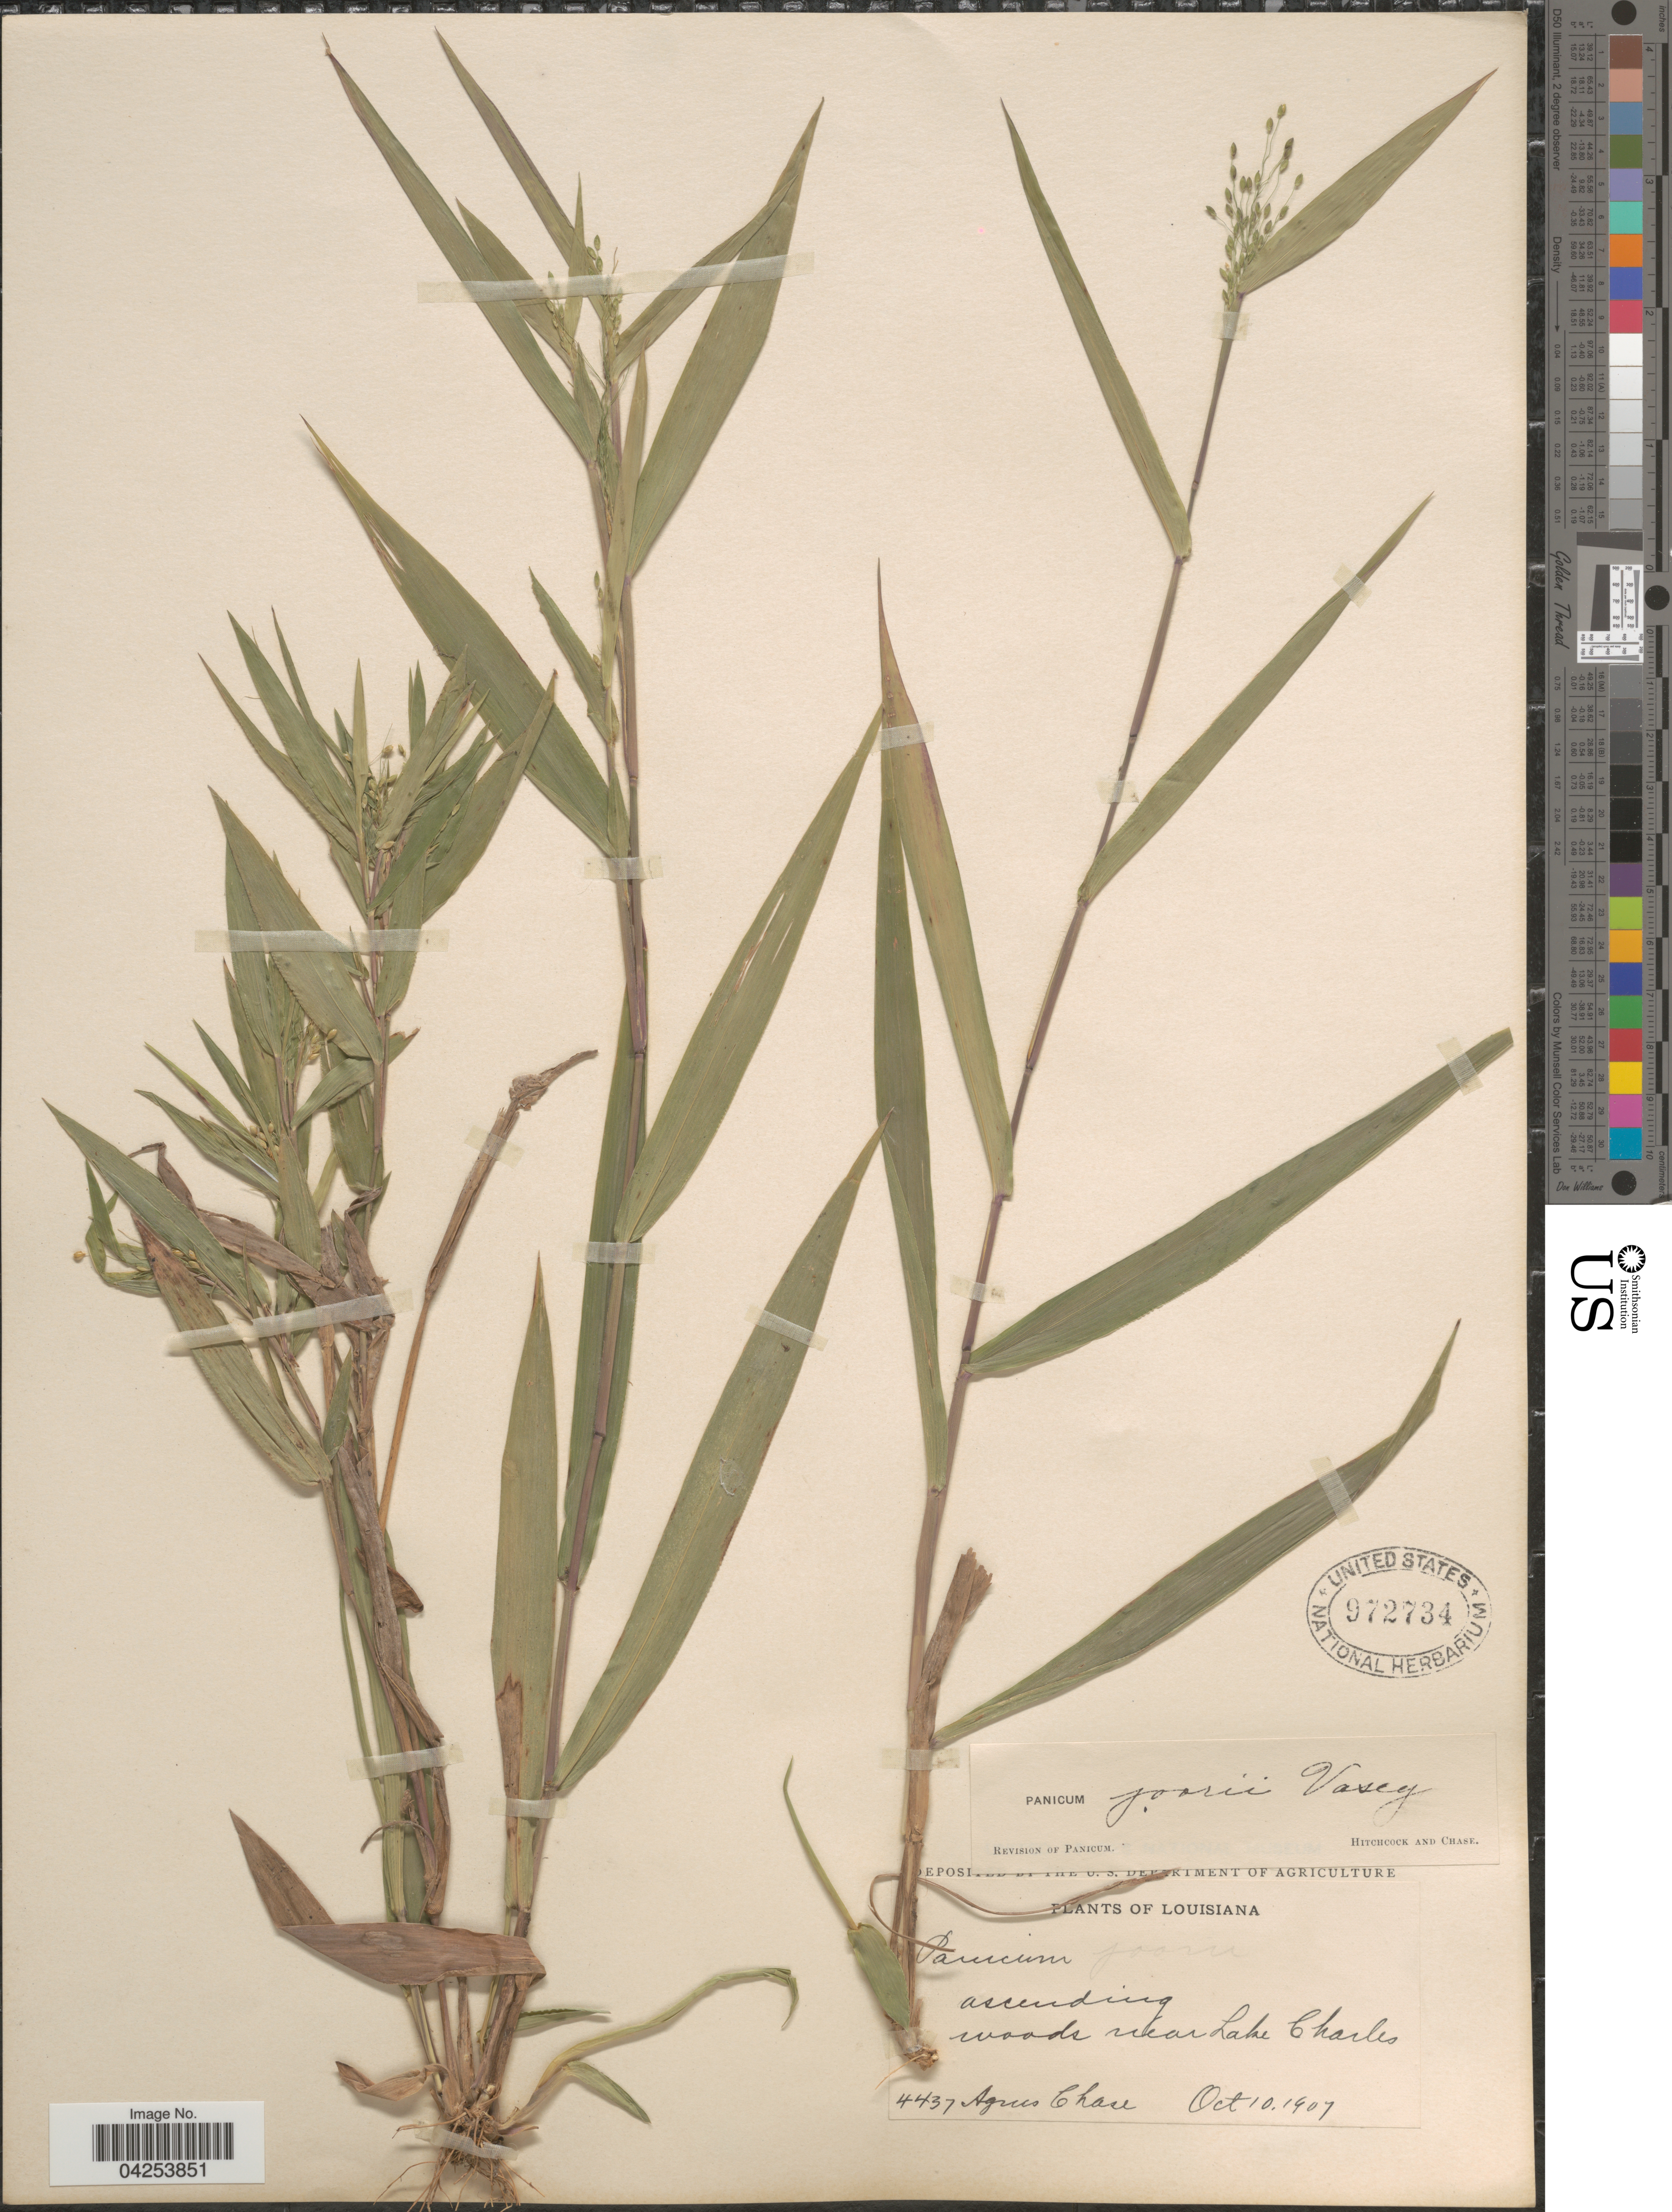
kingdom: Plantae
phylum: Tracheophyta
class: Liliopsida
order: Poales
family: Poaceae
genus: Dichanthelium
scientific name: Dichanthelium commutatum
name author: (Schult.) Gould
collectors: A. Chase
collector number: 4437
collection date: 1907-10-10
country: United States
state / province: Louisiana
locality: Woods near Lake Charles.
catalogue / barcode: US 972734